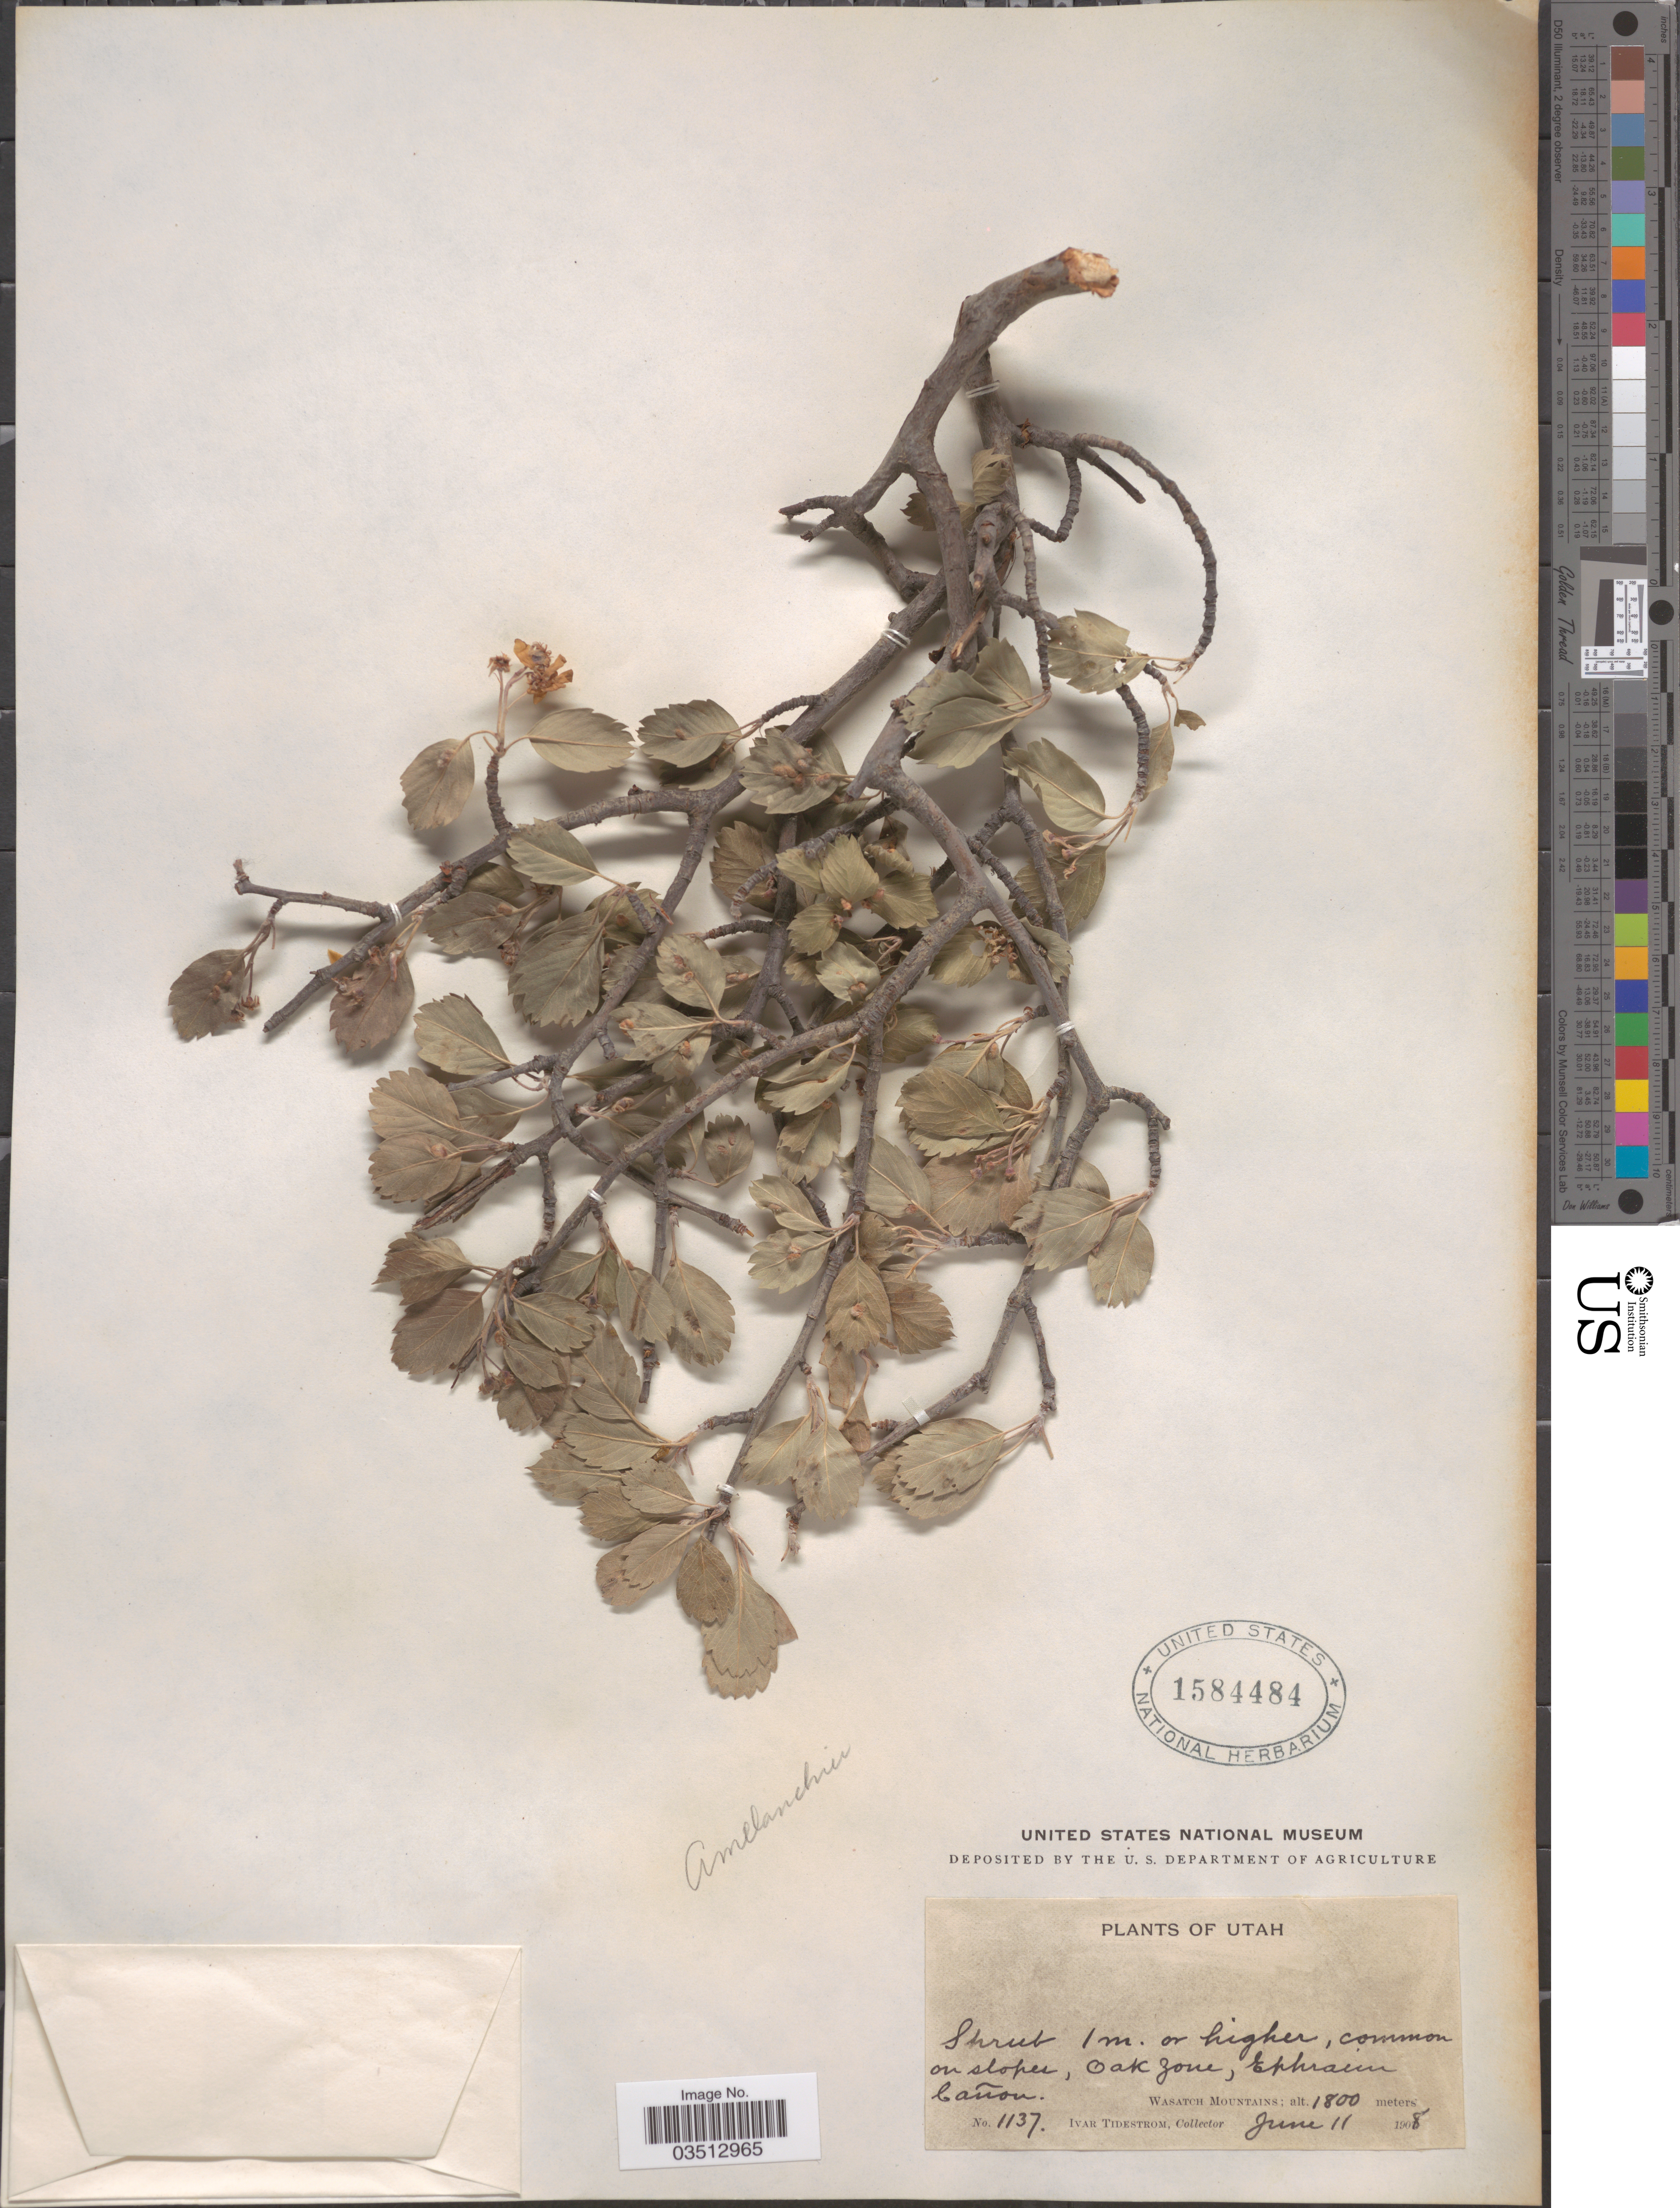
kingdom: Plantae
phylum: Tracheophyta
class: Magnoliopsida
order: Rosales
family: Rosaceae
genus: Amelanchier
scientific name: Amelanchier sp.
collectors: I. F. Tidestrom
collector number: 1137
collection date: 1908-06-11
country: United States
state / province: Utah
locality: Oak Zone, Ephraim Cañon. Wasatch Mountains.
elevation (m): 1800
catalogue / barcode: US 1584484